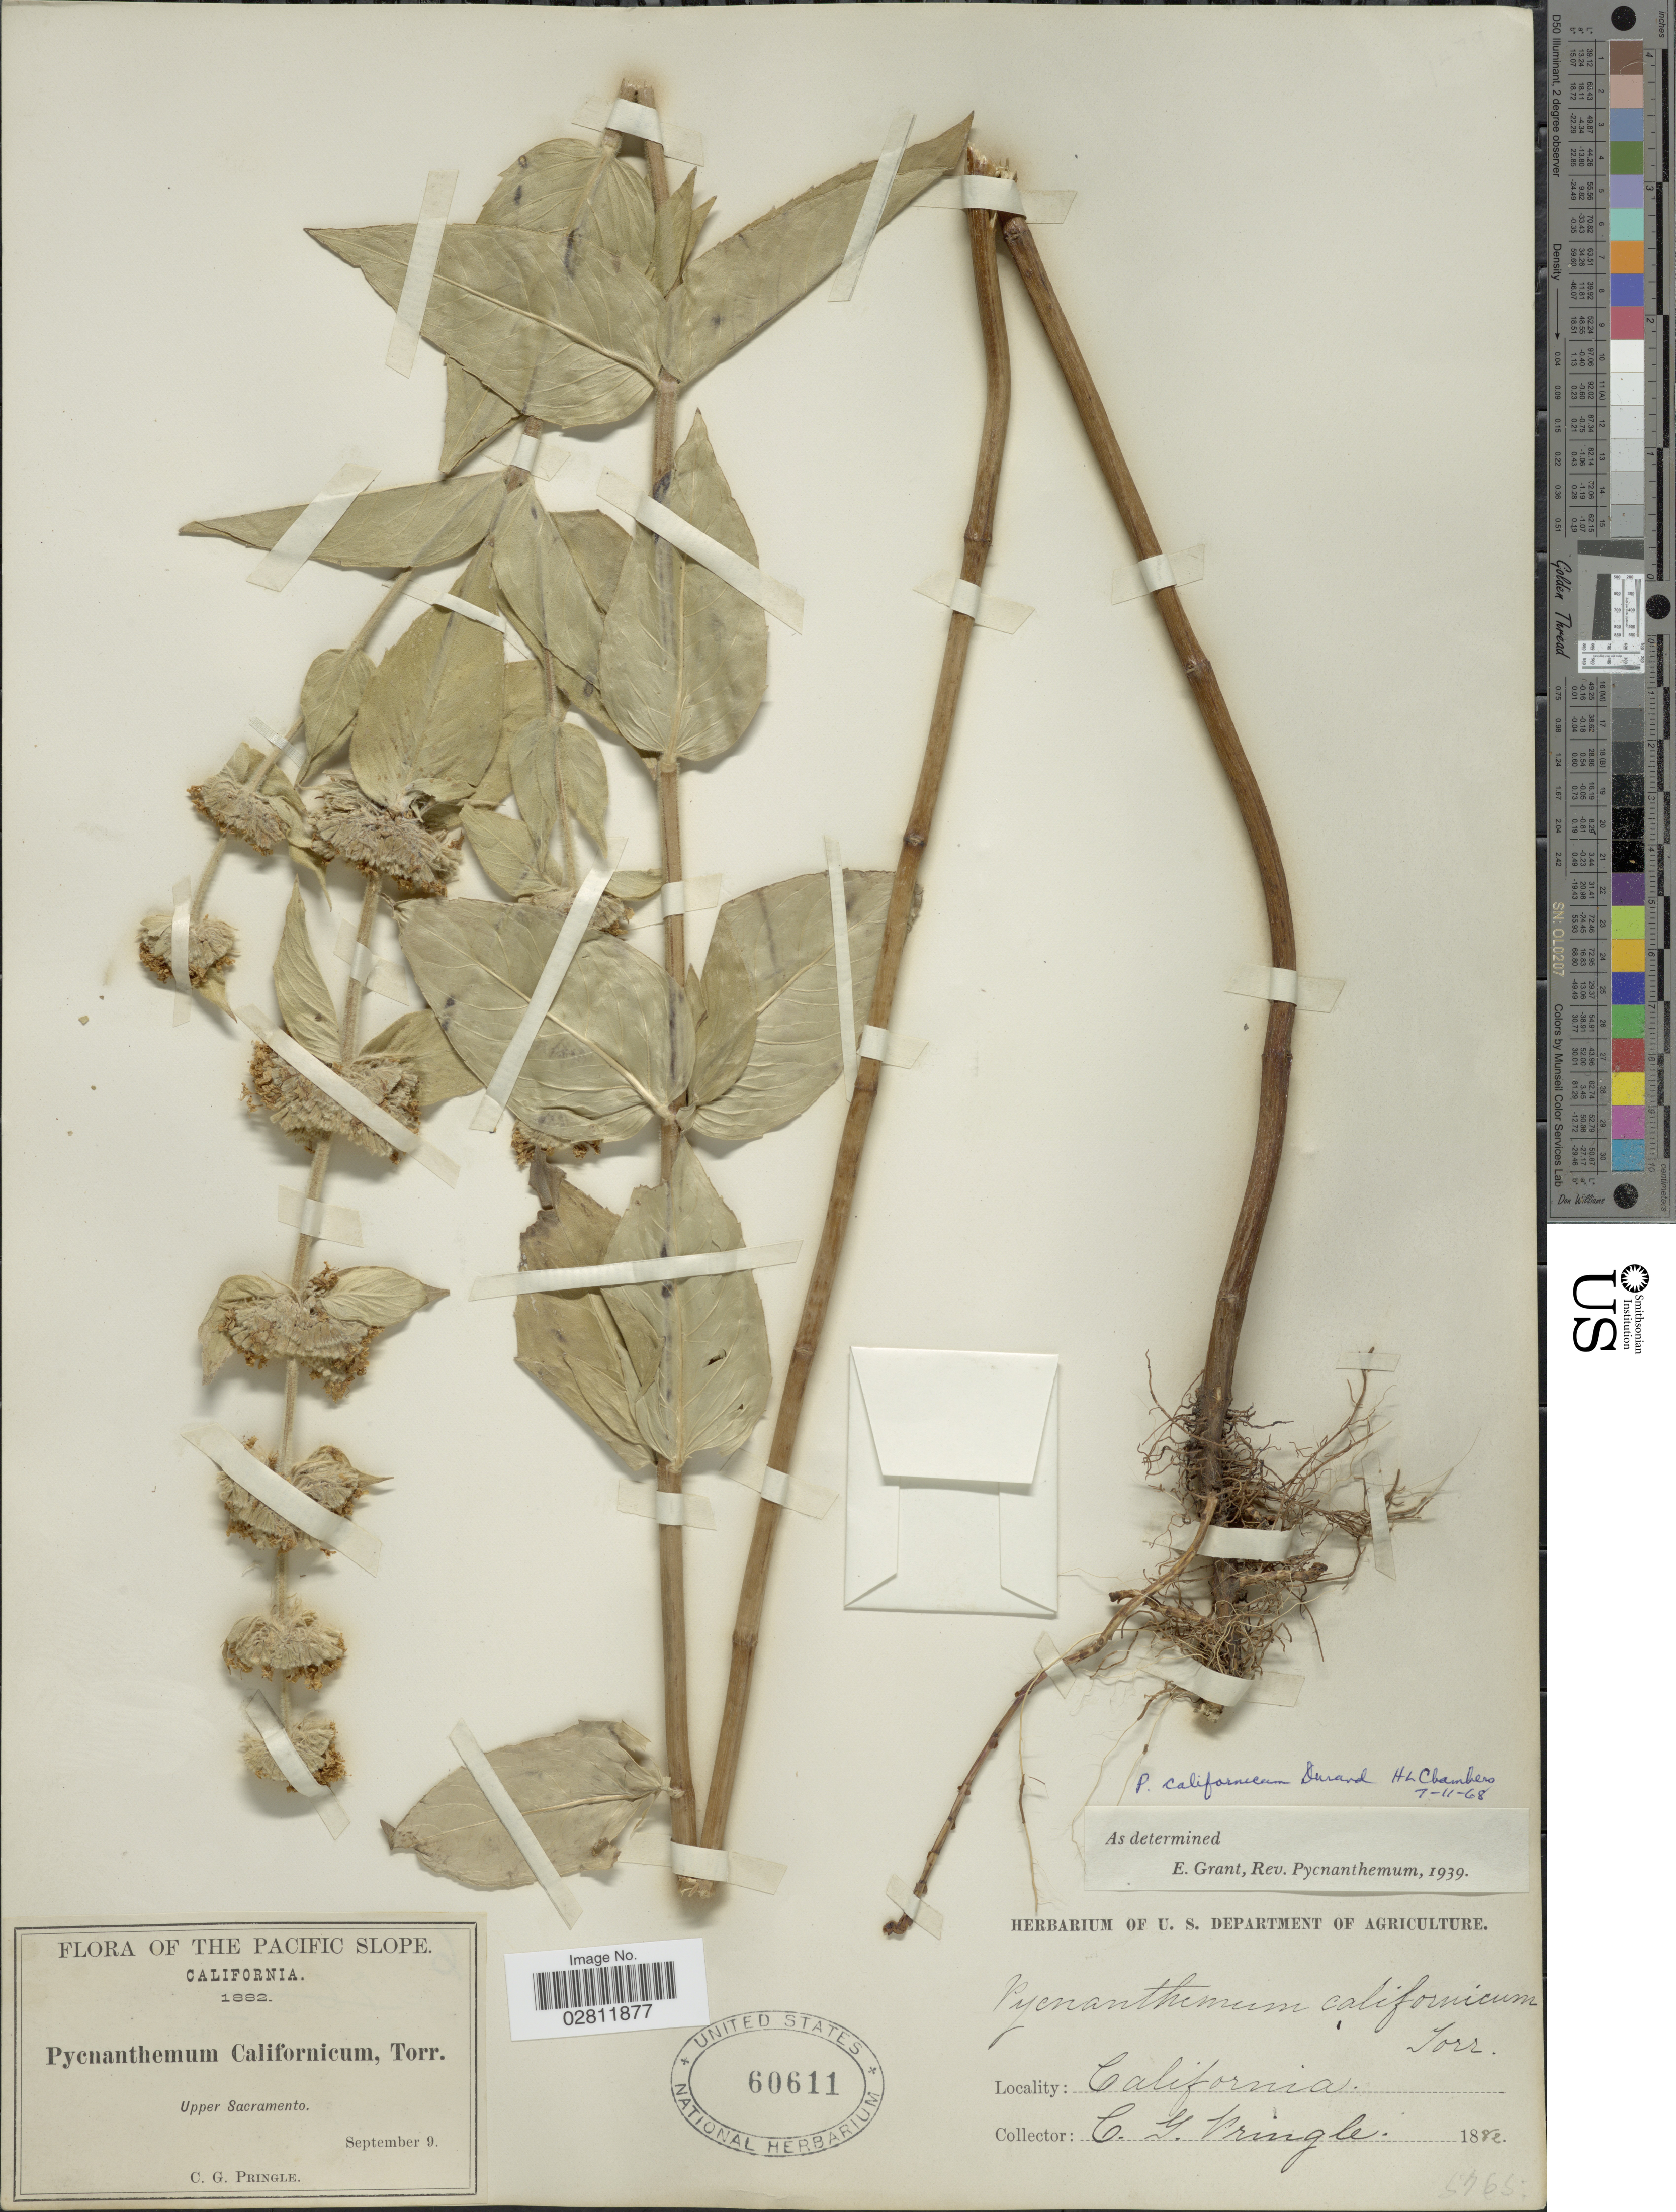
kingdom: Plantae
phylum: Tracheophyta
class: Magnoliopsida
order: Lamiales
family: Lamiaceae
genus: Pycnanthemum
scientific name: Pycnanthemum californicum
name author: Torr. ex Durand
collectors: C. G. Pringle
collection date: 1882-09-09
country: United States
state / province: California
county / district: Sacramento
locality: Pacific Slope. Upper Sacramento.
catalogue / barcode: US 60611